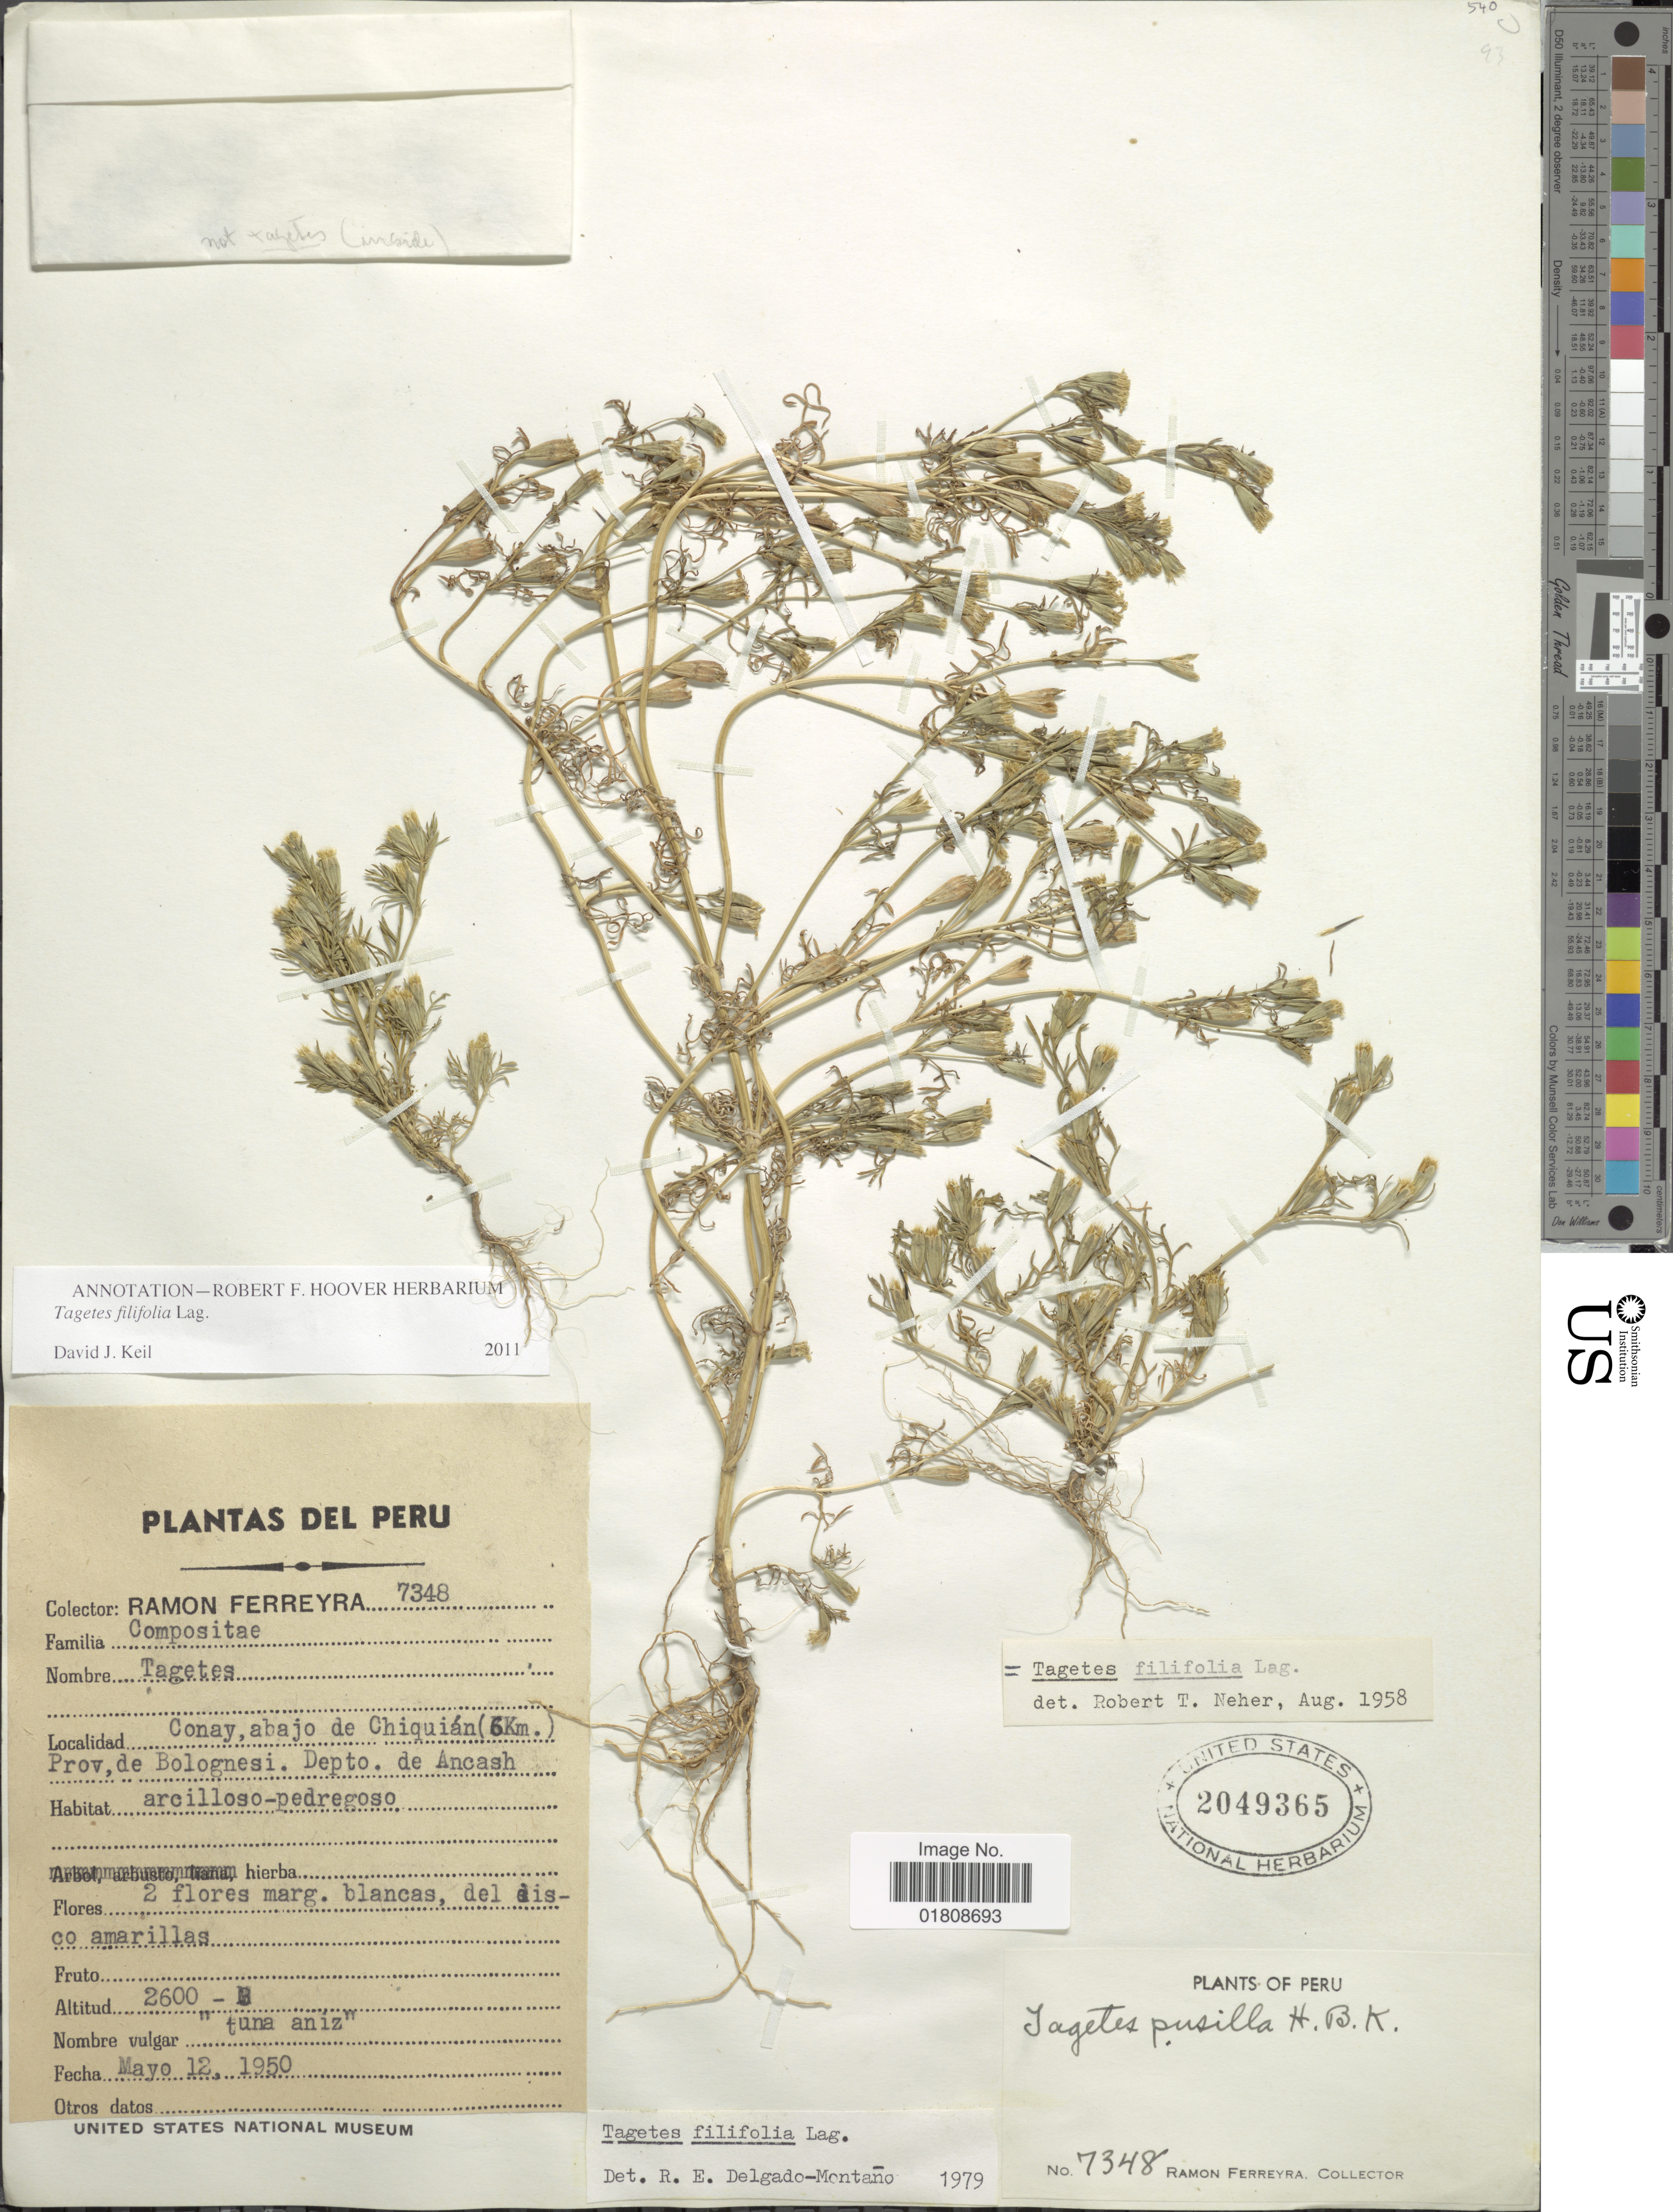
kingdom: Plantae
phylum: Tracheophyta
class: Magnoliopsida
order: Asterales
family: Asteraceae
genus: Tagetes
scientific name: Tagetes filifolia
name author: Lag.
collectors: R. A. Ferreyra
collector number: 7348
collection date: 1950-05-12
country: Peru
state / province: Ancash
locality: Conay, abajo de Chiquian (6 km), Prov. de Bolognesi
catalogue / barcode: US 2049365